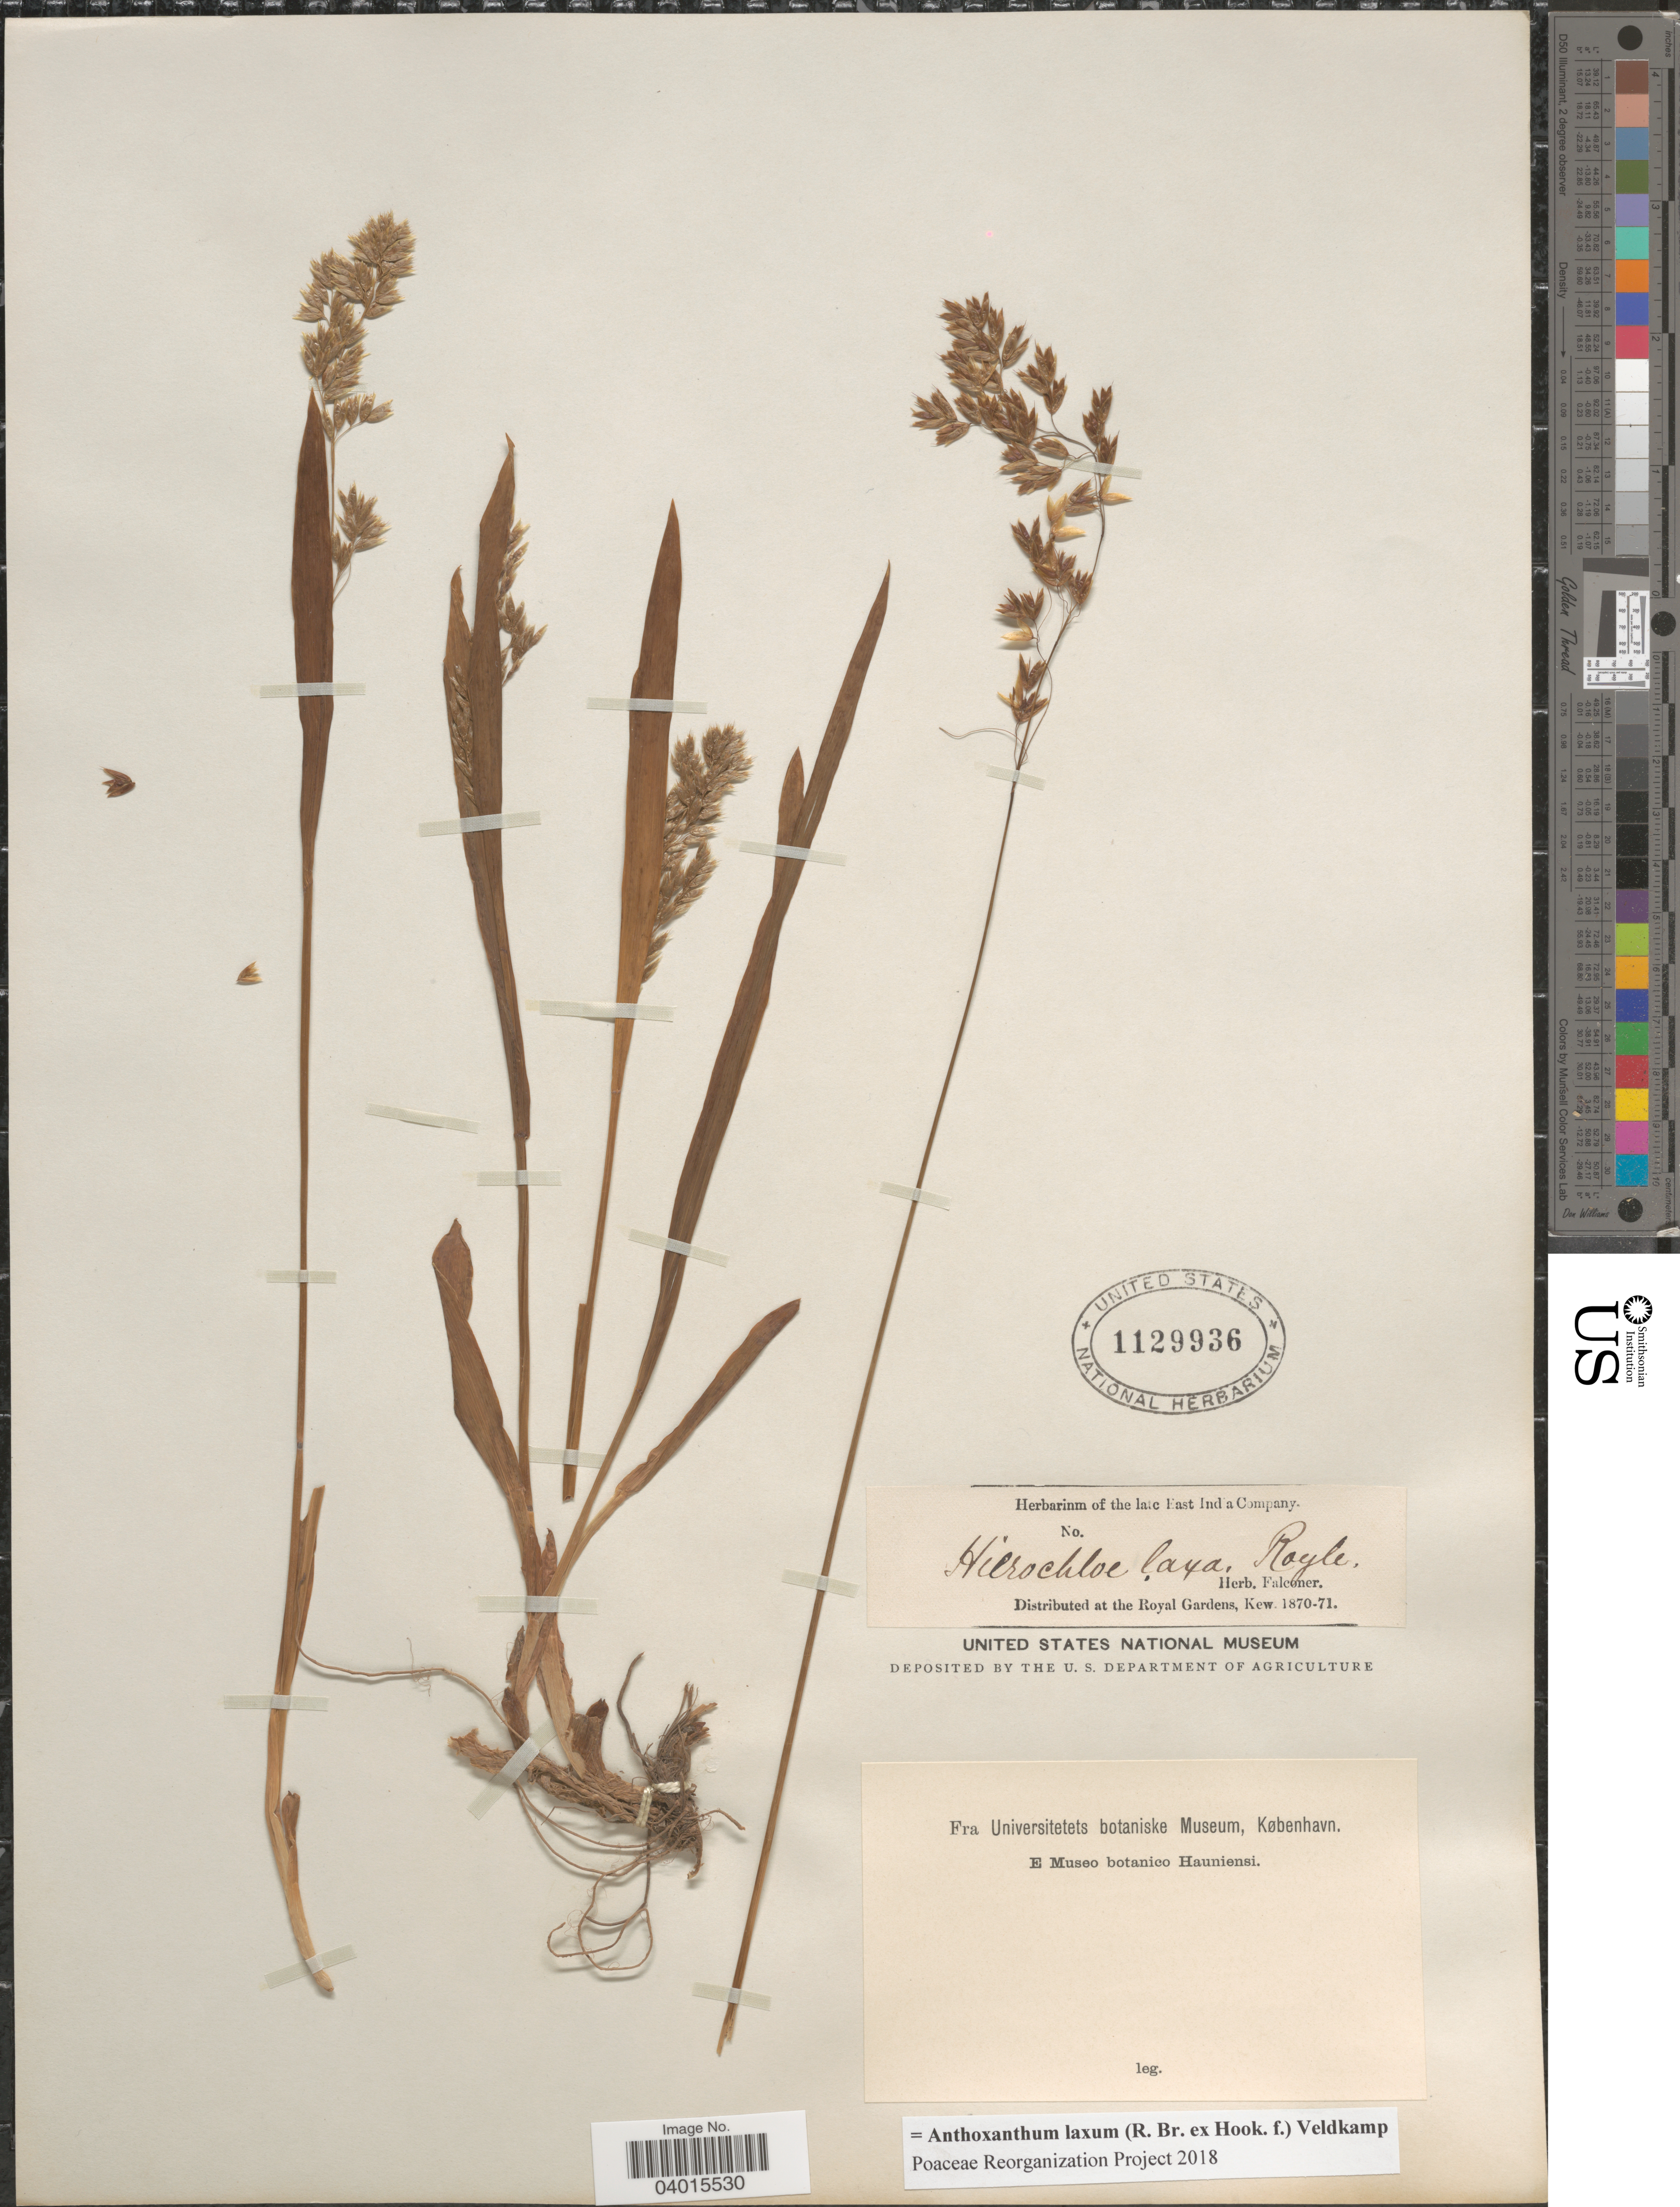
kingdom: Plantae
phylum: Tracheophyta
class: Liliopsida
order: Poales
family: Poaceae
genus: Anthoxanthum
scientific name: Anthoxanthum laxum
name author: (R. Br. ex Hook. f.) Veldkamp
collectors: ex herb. Falconer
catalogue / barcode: US 1129936